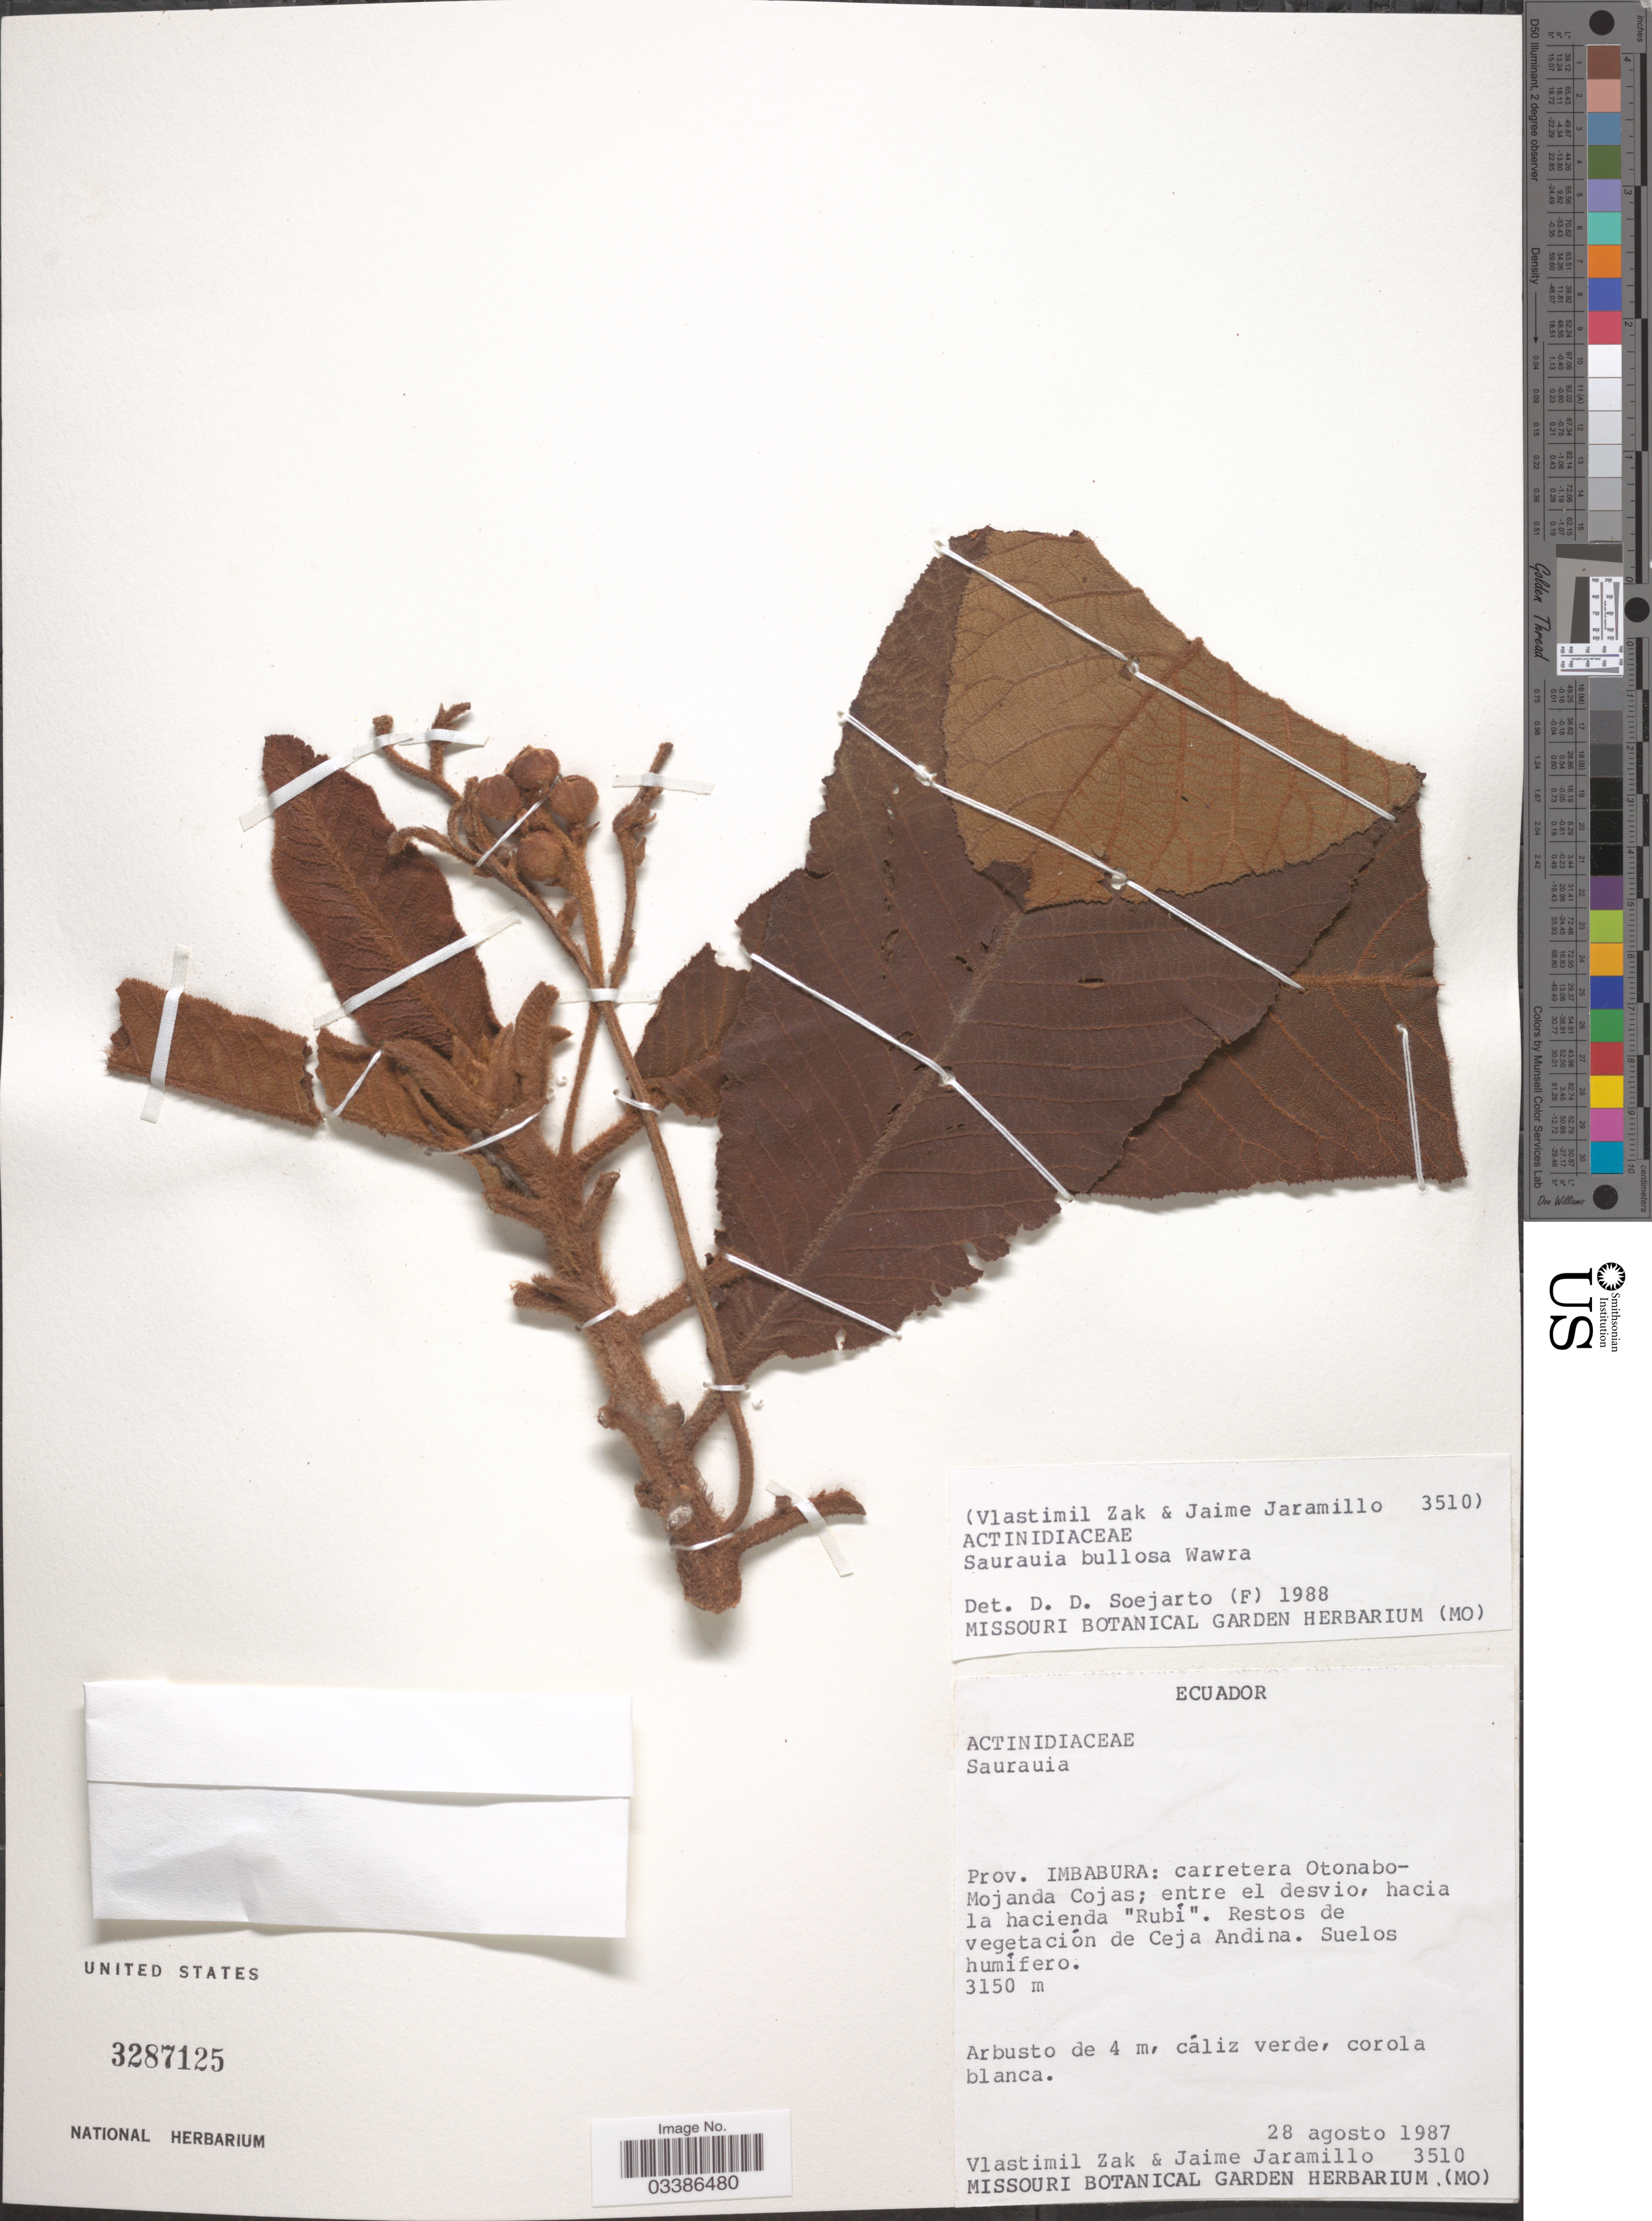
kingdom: Plantae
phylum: Tracheophyta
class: Magnoliopsida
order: Ericales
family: Actinidiaceae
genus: Saurauia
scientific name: Saurauia bullosa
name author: Wawra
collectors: V. Zak & J. Jaramillo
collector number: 3510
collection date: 1987-08-28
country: Ecuador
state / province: Imbabura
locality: Carretera Otonabo-Mojanda Cojas; entre el desvio, hacia la hacienda "Rubí".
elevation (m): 3150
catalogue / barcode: US 3287125